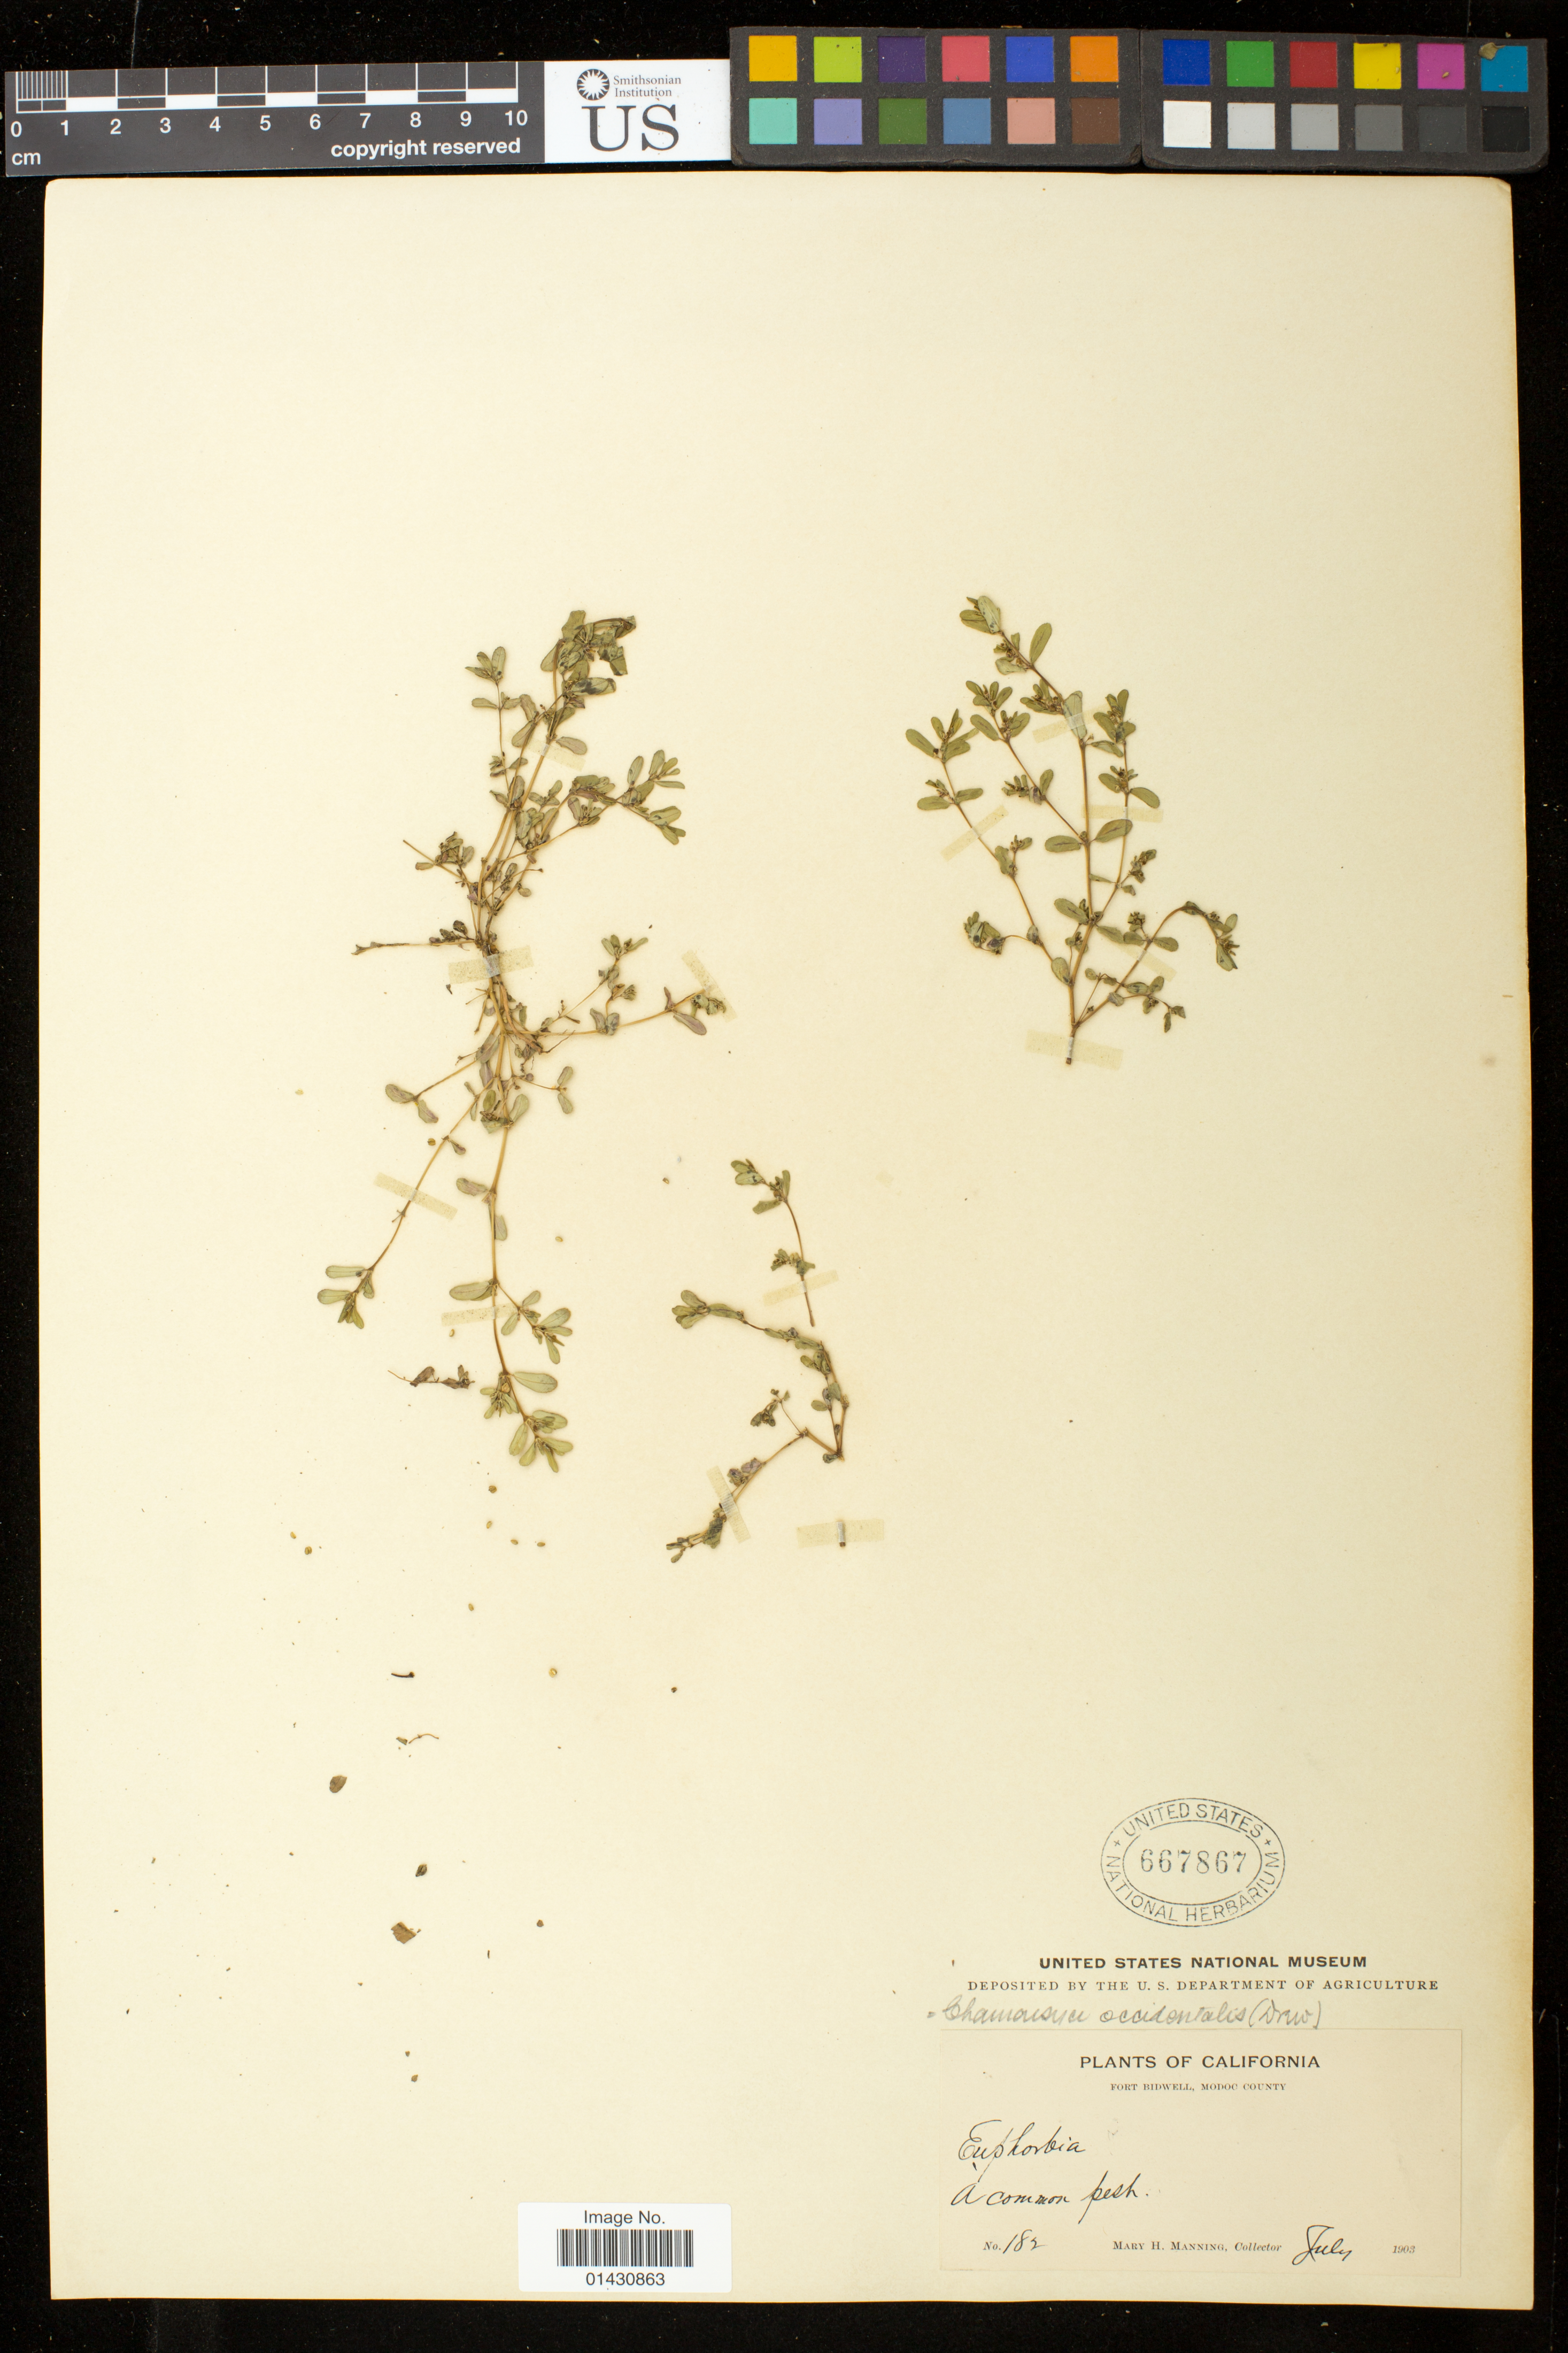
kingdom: Plantae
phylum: Tracheophyta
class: Magnoliopsida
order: Malpighiales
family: Euphorbiaceae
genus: Euphorbia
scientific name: Euphorbia serpillifolia subsp. serpillifolia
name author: Pers.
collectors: M. Manning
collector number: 182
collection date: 1903-07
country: United States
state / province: California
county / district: Modoc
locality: Fort Bidwell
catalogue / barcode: US 667867